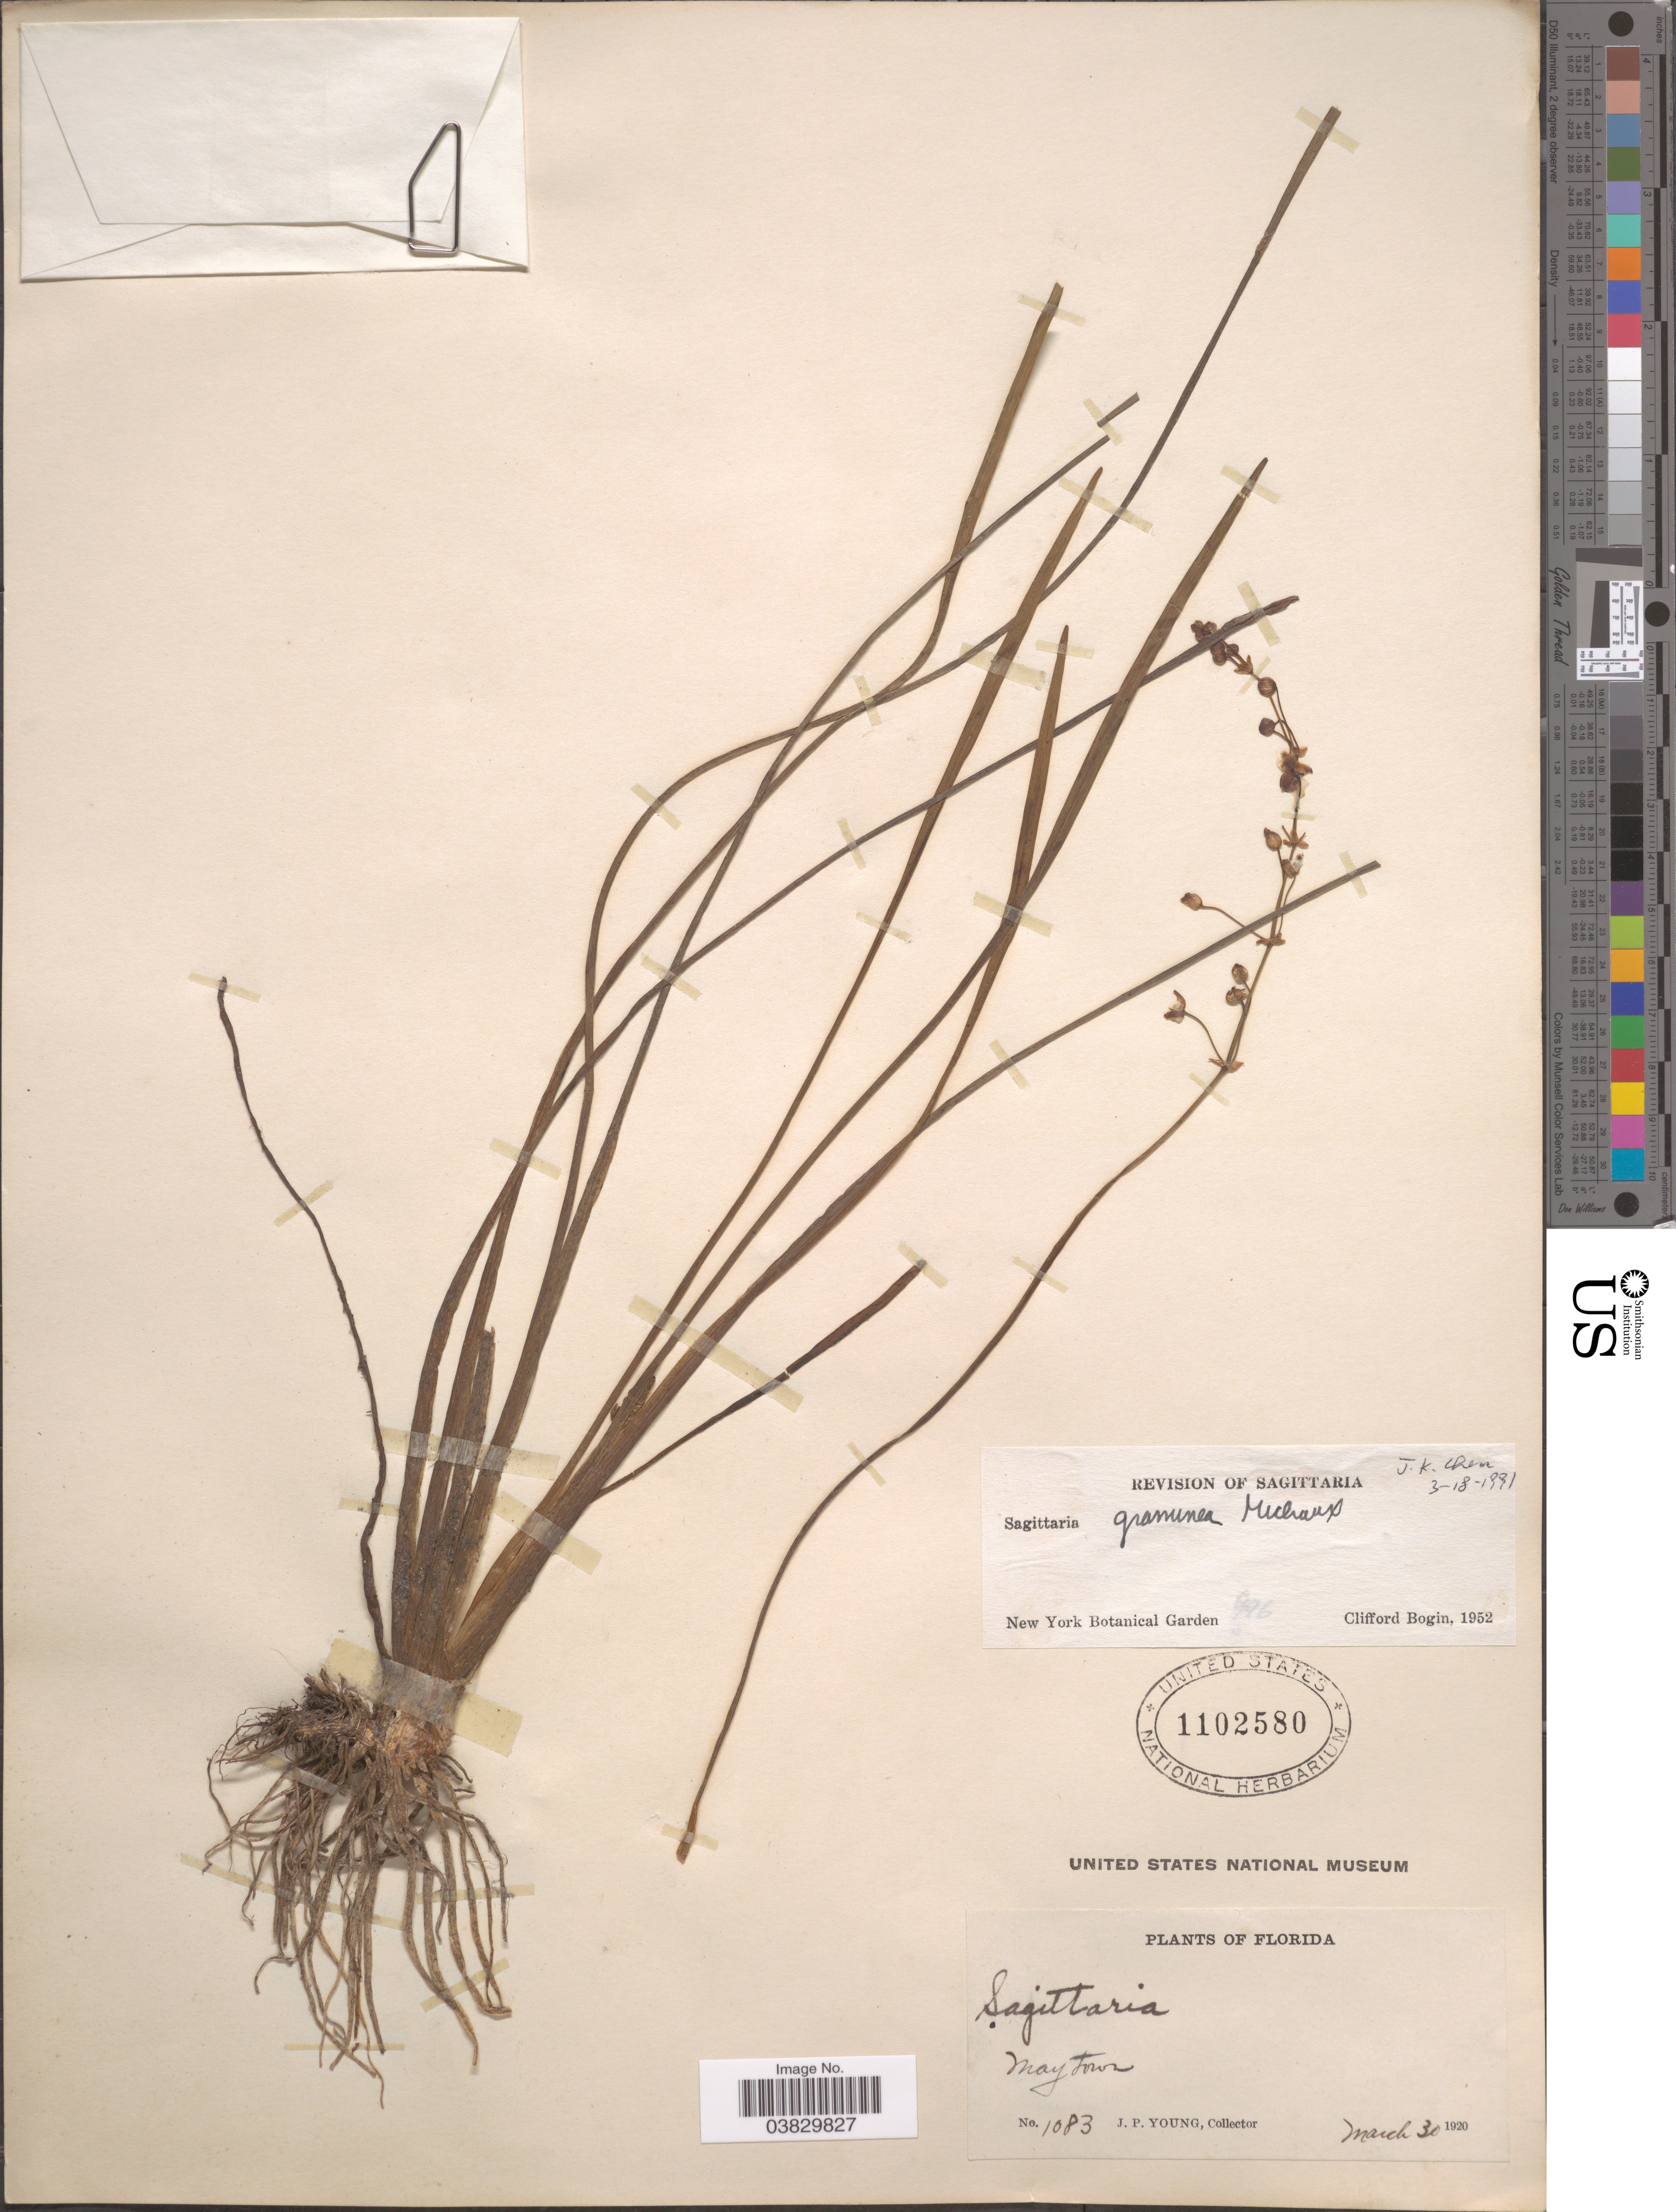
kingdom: Plantae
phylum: Tracheophyta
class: Liliopsida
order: Alismatales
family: Alismataceae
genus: Sagittaria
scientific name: Sagittaria graminea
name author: Michx.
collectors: J. P. Young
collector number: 1083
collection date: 1920-03-30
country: United States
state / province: Florida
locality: May Town.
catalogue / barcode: US 1102580